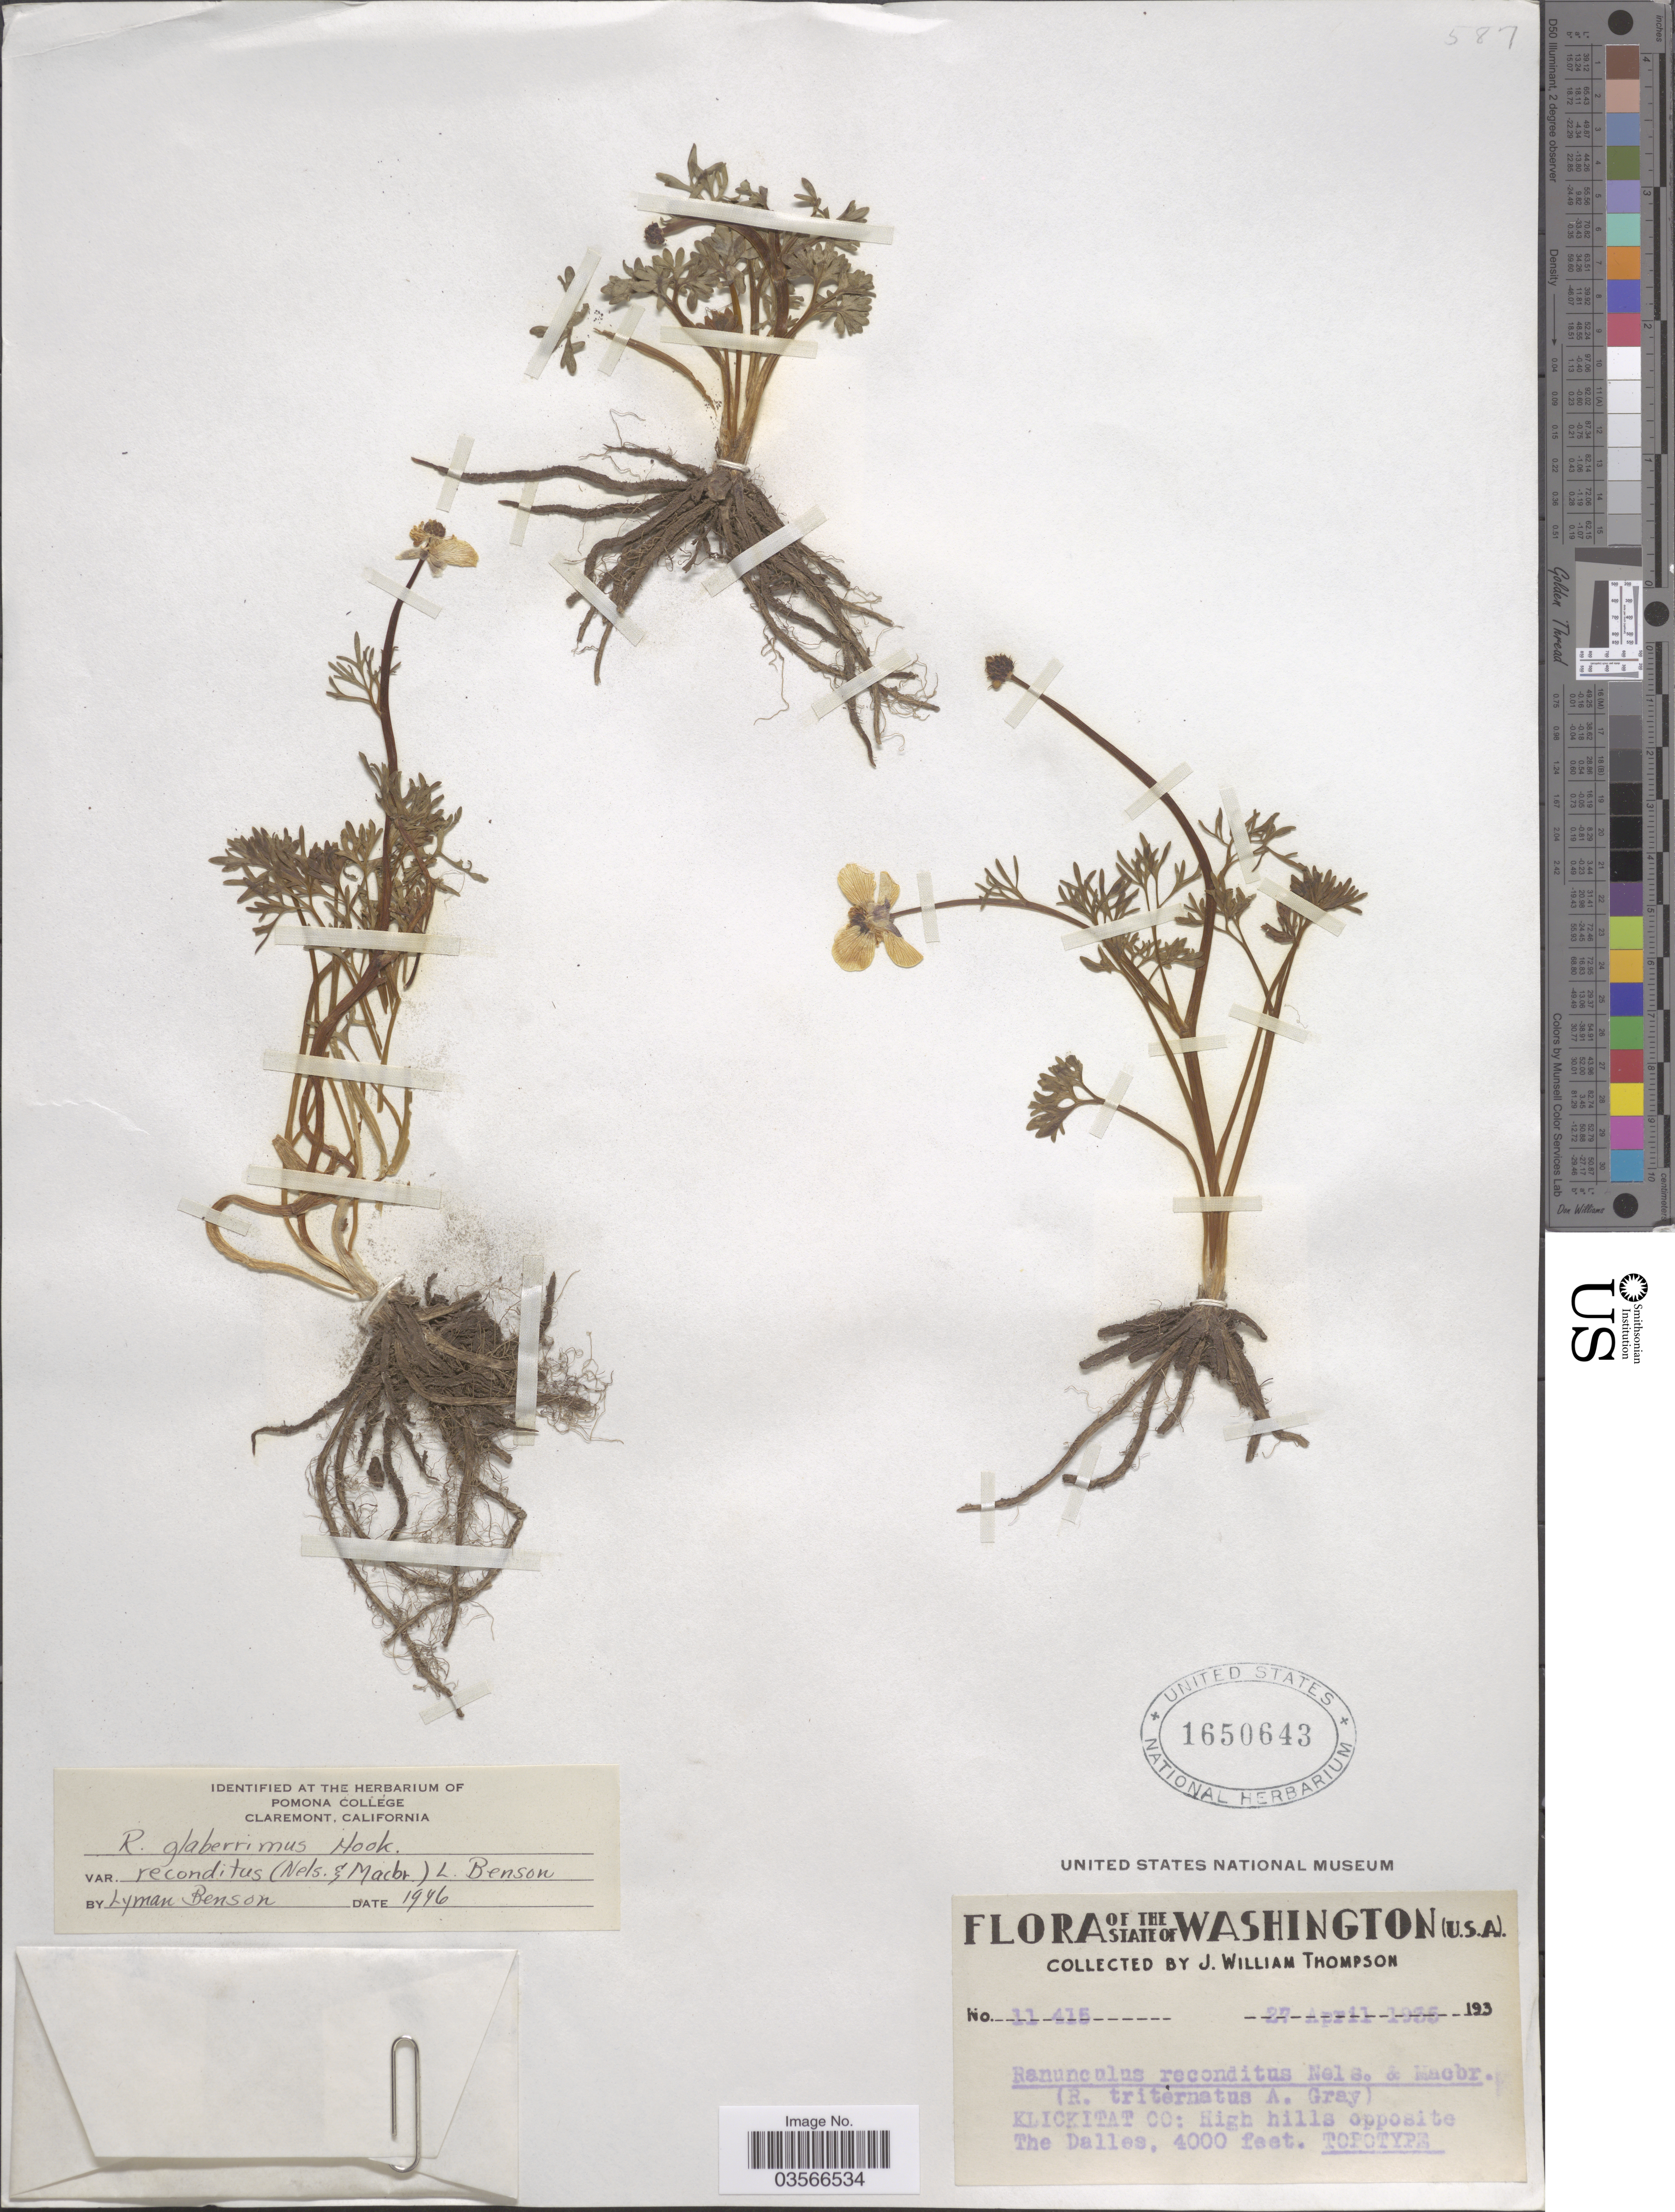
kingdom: Plantae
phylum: Tracheophyta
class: Magnoliopsida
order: Ranunculales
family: Ranunculaceae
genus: Ranunculus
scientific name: Ranunculus glaberrimus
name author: Hook.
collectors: J. W. Thompson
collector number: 11415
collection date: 1935-04-27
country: United States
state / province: Washington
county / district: Klickitat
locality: Klickitat Co: High hills opposite The Dalles.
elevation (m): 1219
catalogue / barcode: US 1650643